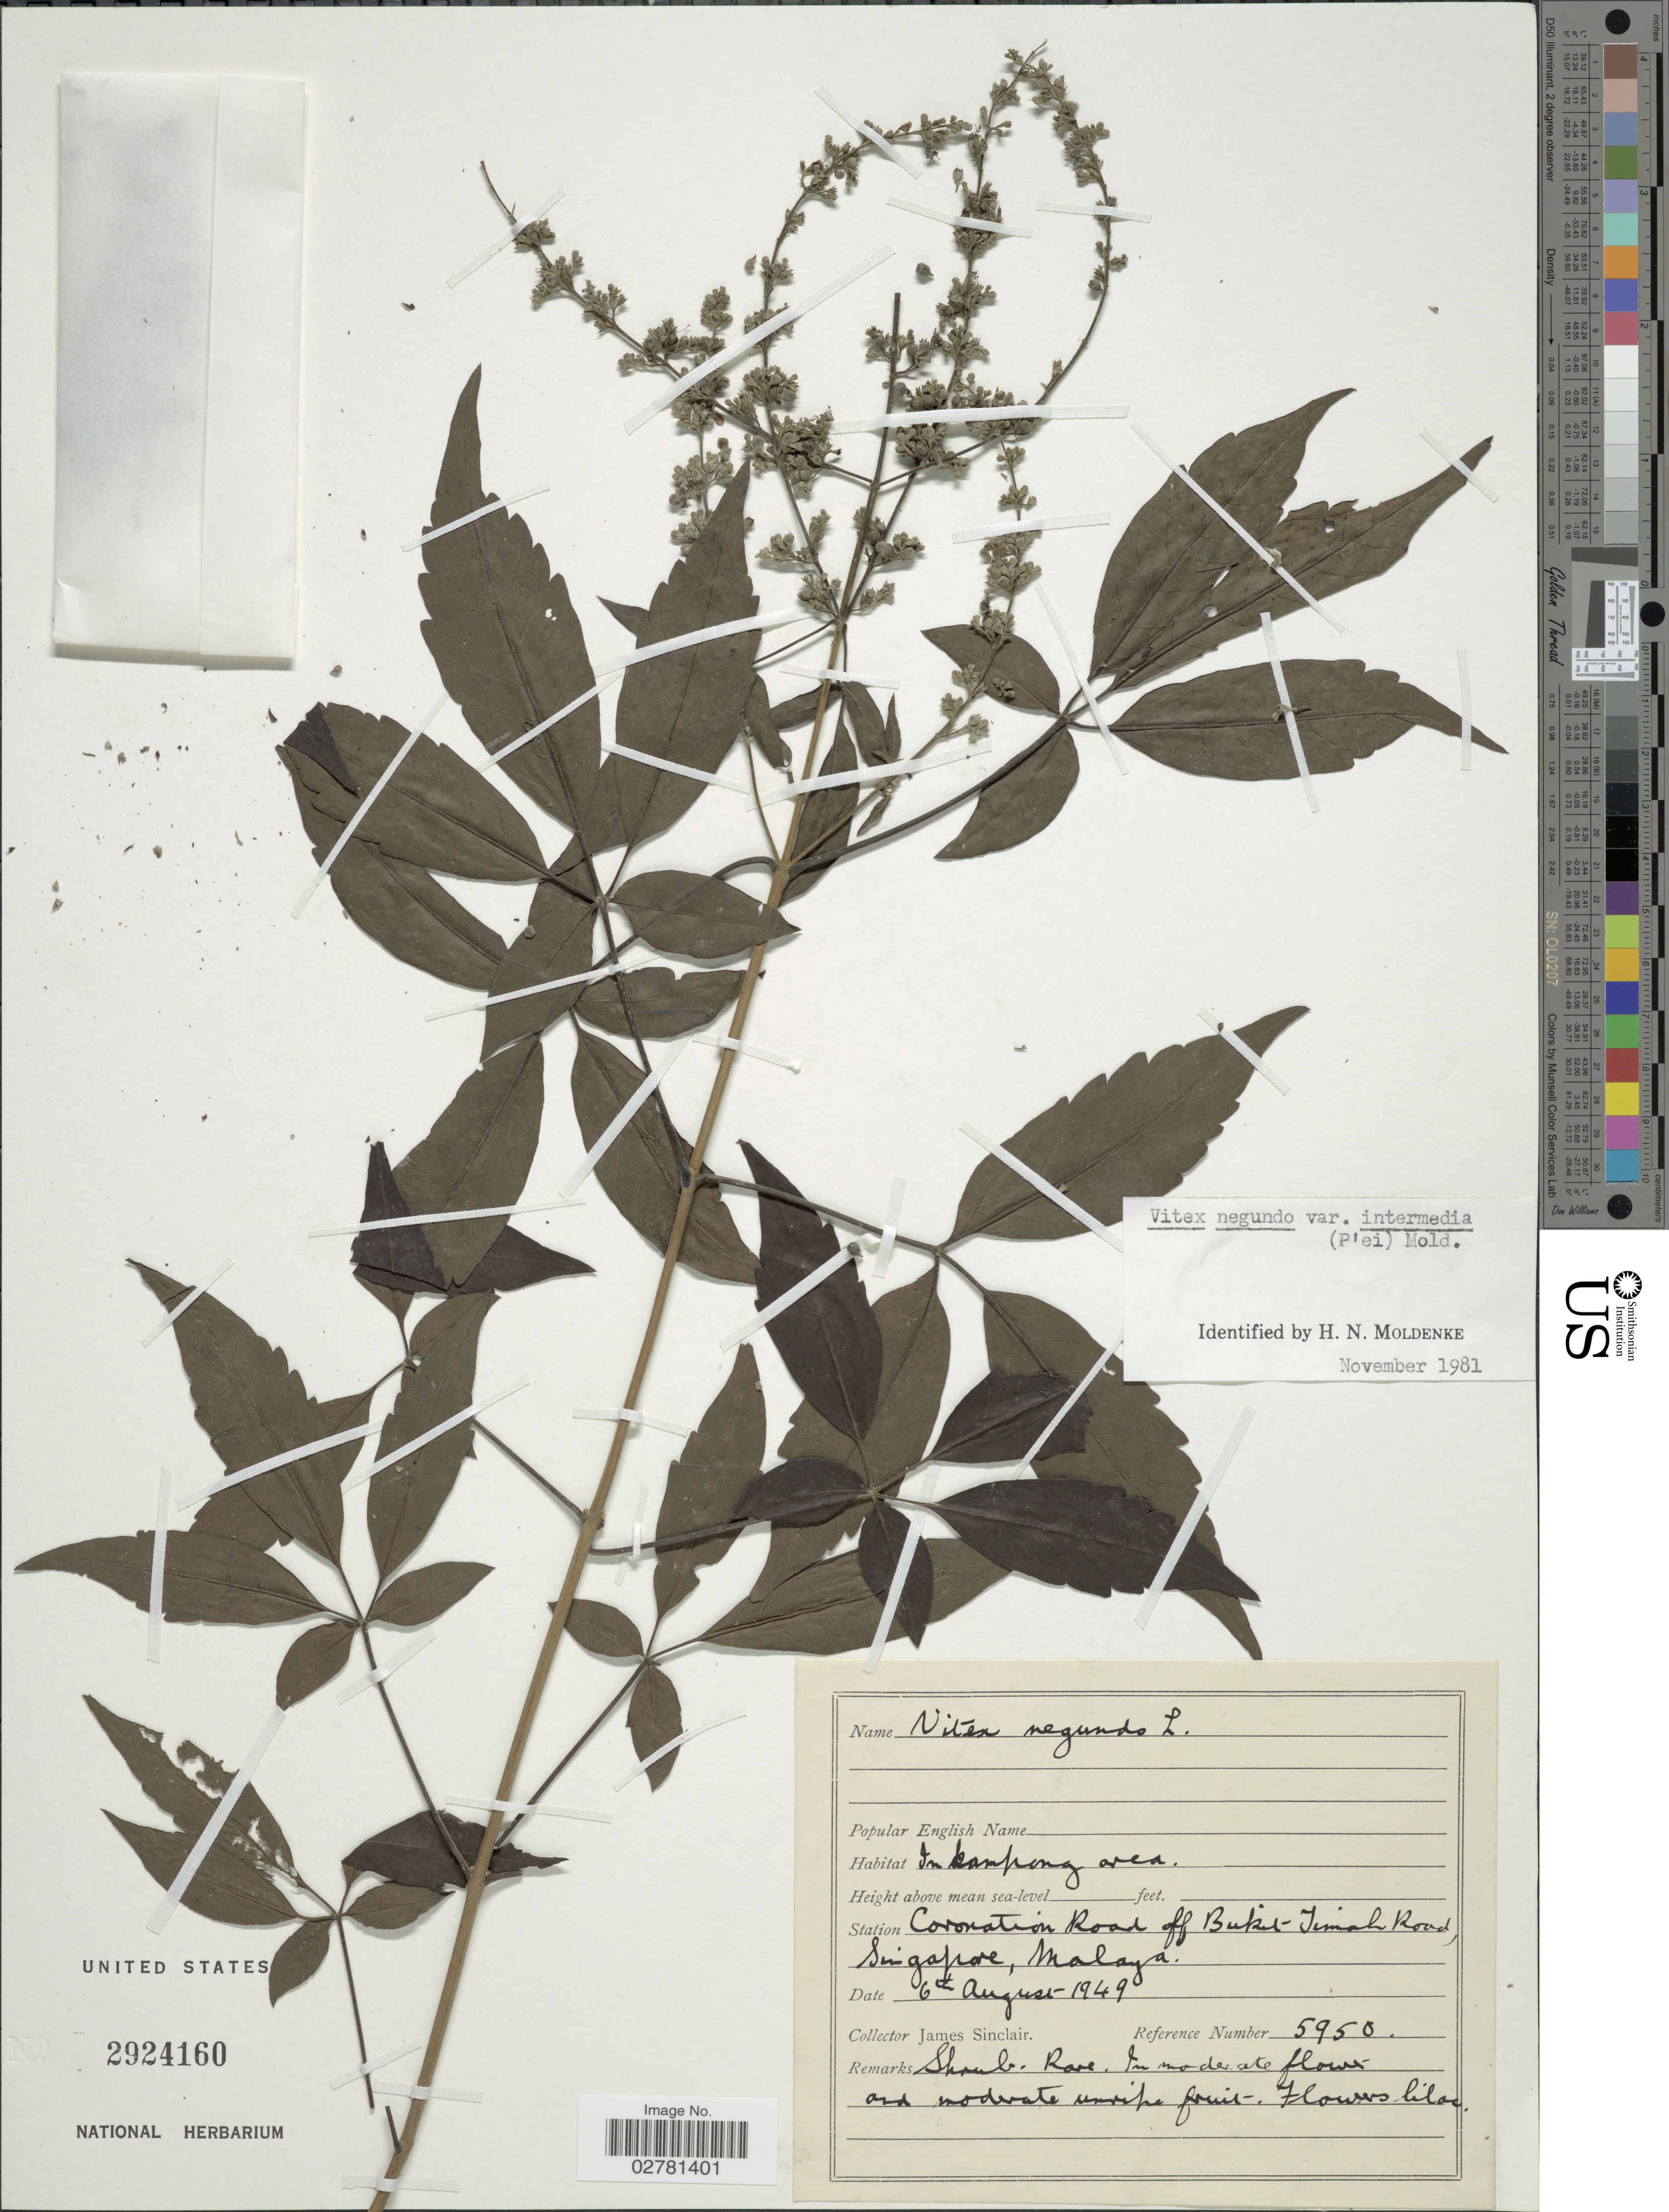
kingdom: Plantae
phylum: Tracheophyta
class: Magnoliopsida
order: Lamiales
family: Lamiaceae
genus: Vitex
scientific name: Vitex negundo var. intermedia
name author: (C. Pei) Moldenke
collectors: J. Sinclair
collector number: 5950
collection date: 1949-08-06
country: Singapore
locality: Coronation Road off Bukit Timah Road. Malaya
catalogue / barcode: US 2924160